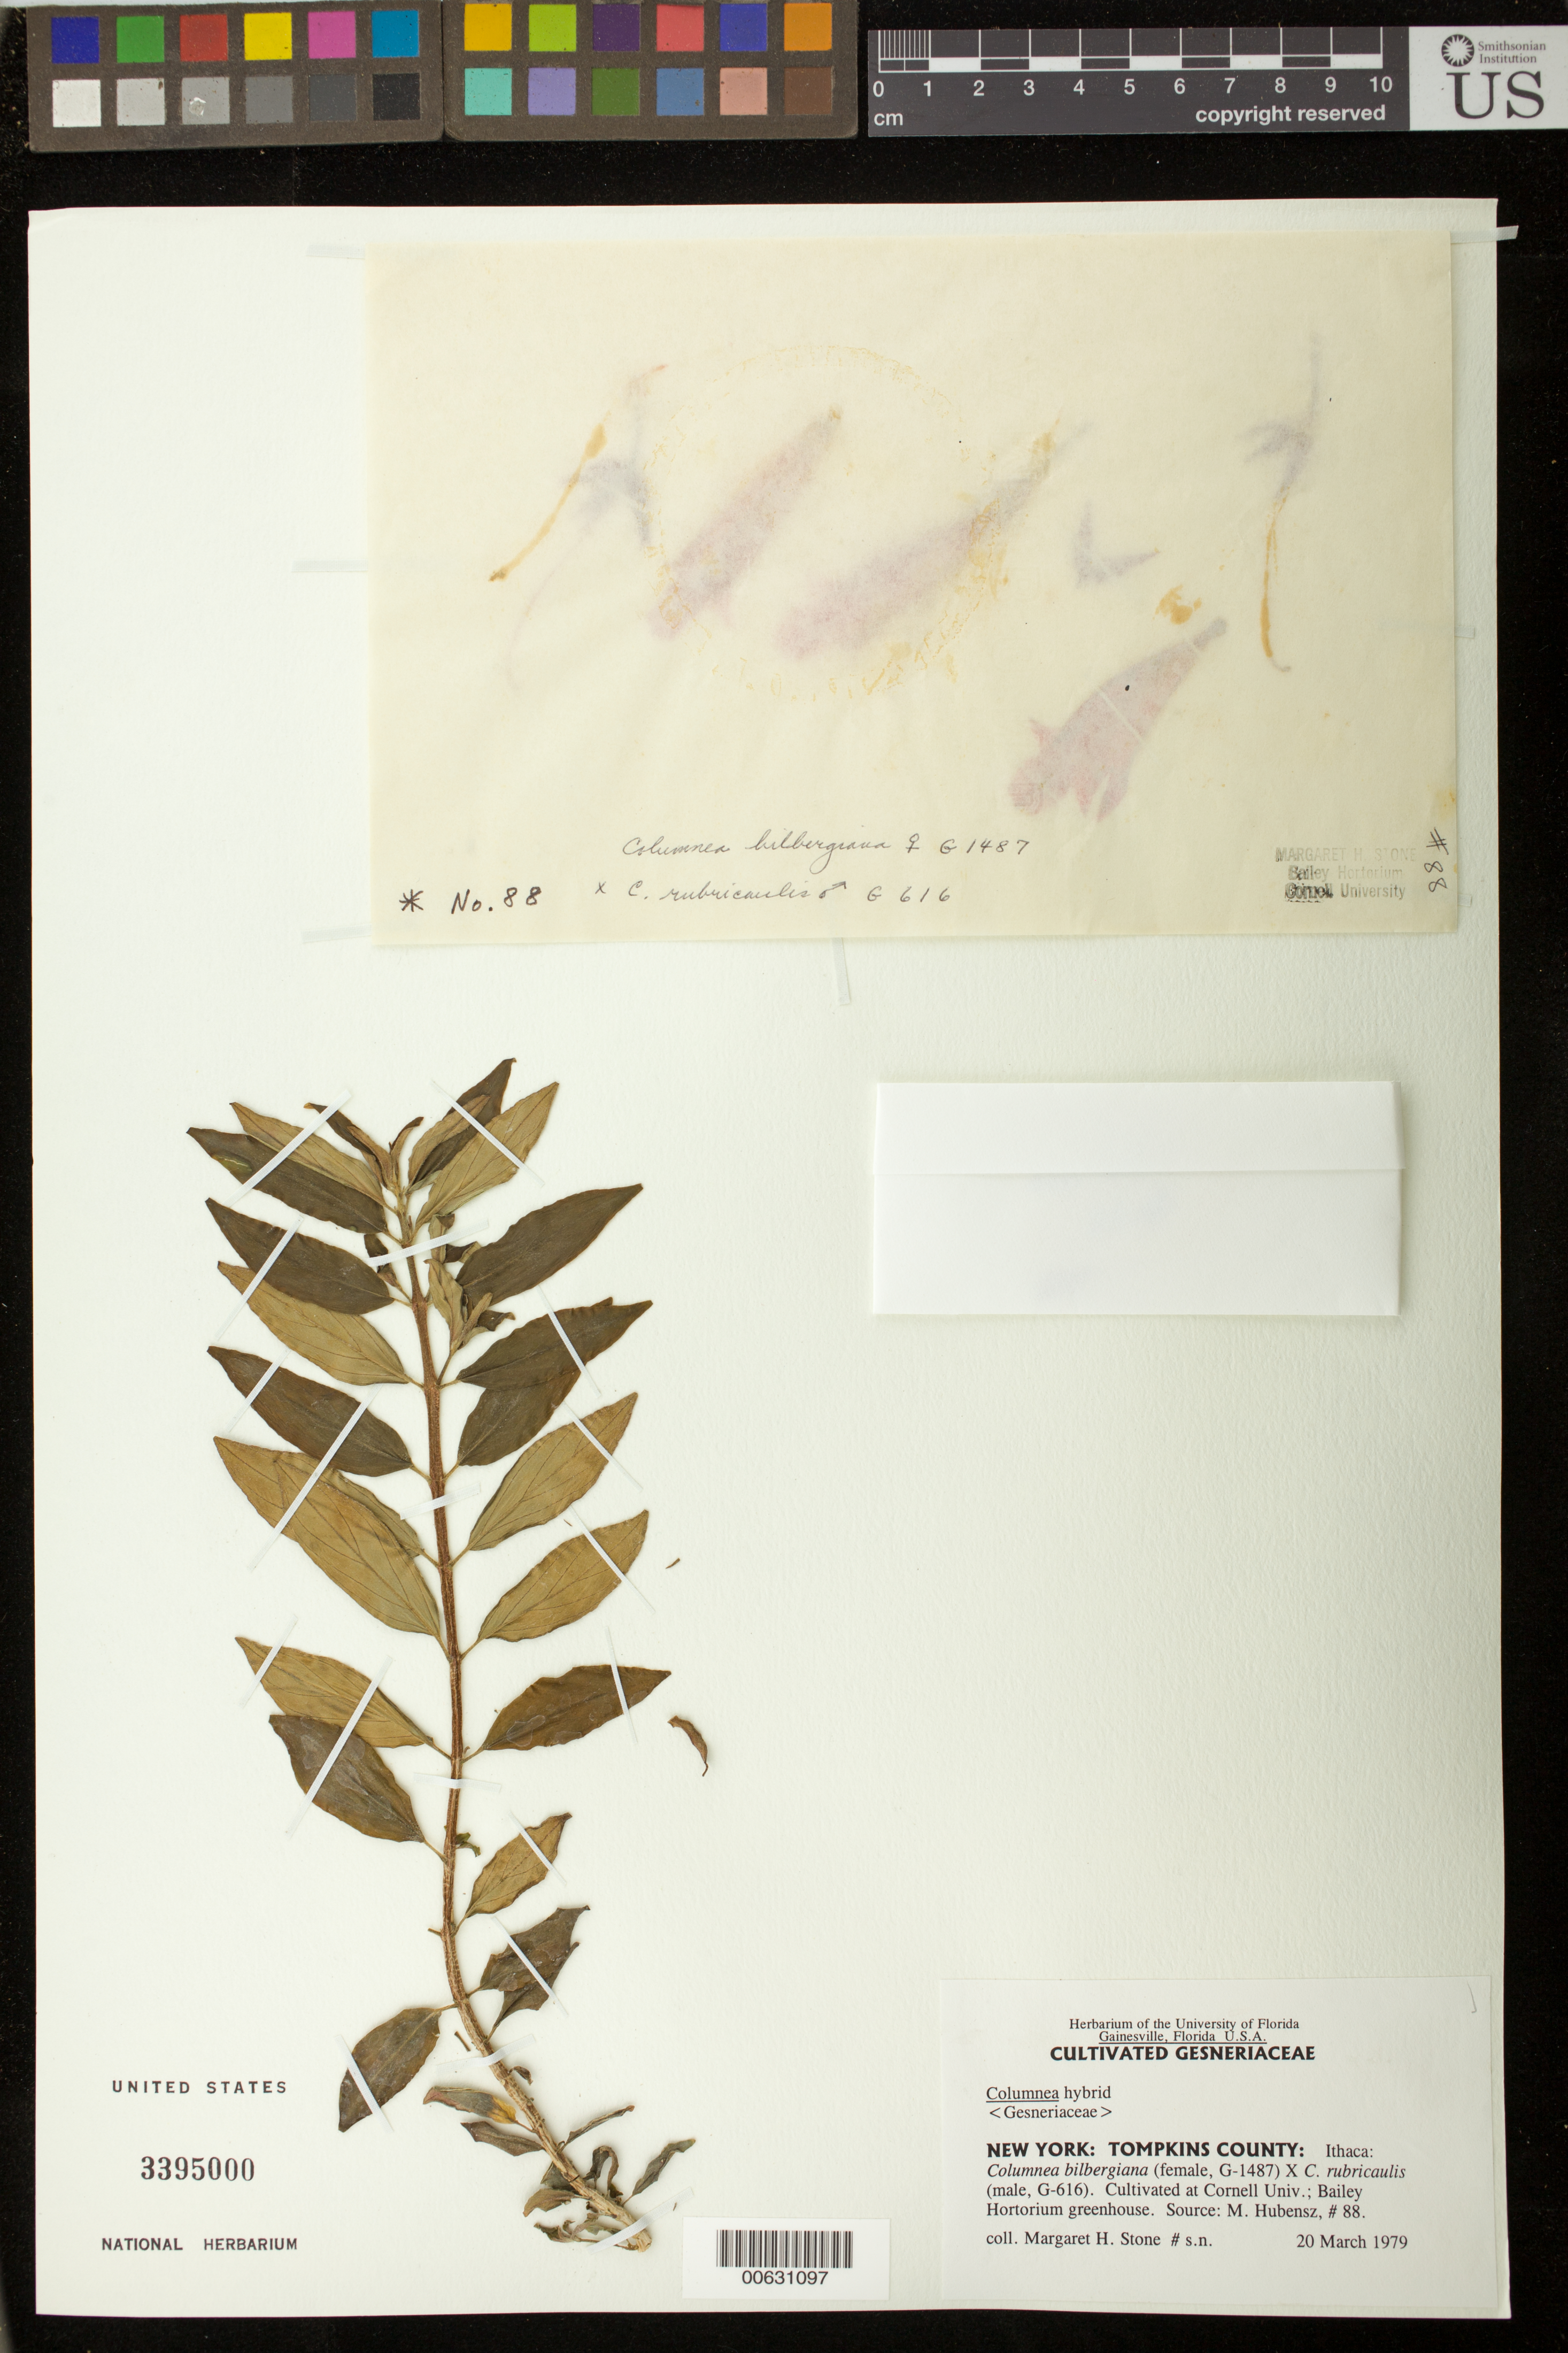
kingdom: Plantae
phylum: Tracheophyta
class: Magnoliopsida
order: Lamiales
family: Gesneriaceae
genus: Columnea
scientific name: Columnea hybrid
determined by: Skog, Laurence E.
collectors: M. Stone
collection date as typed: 20 Mar 1979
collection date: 1979-03-20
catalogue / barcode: US 3395000